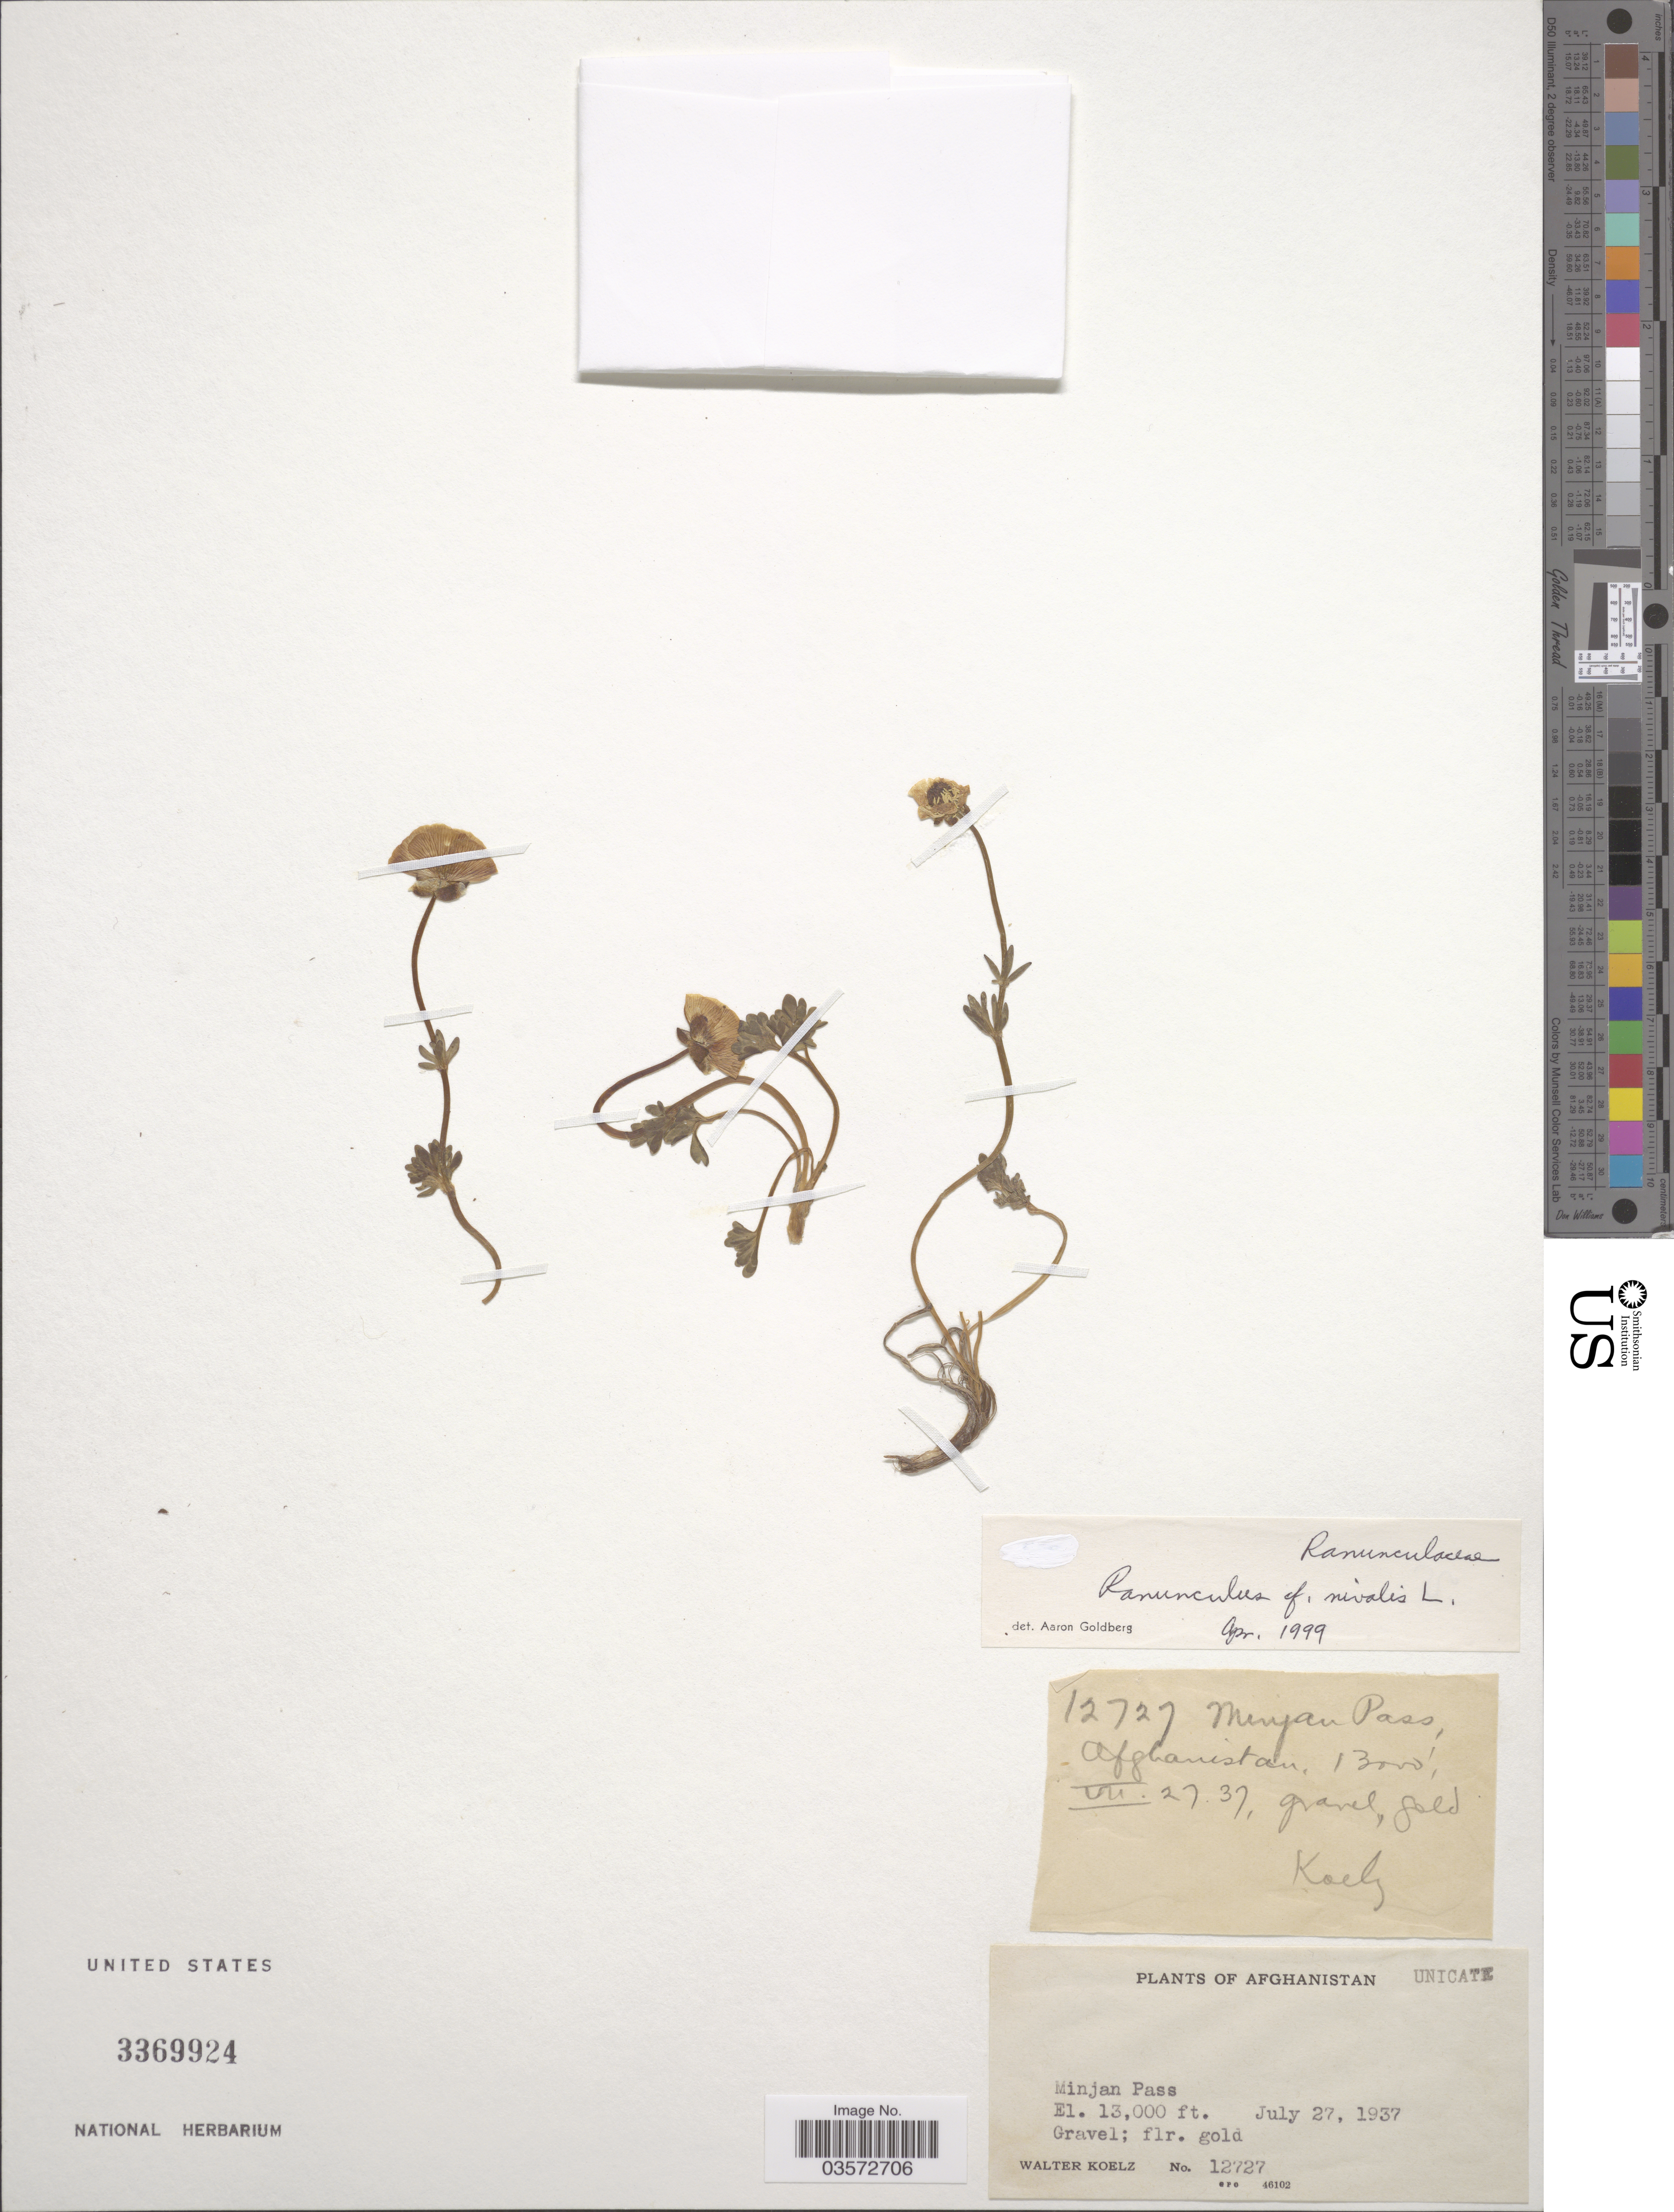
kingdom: Plantae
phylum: Tracheophyta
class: Magnoliopsida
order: Ranunculales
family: Ranunculaceae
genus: Ranunculus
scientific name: Ranunculus nivalis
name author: L.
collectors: W. N. Koelz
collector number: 12727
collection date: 1937-07-27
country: Afghanistan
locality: Minjan Pass.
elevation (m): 3962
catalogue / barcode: US 3369924